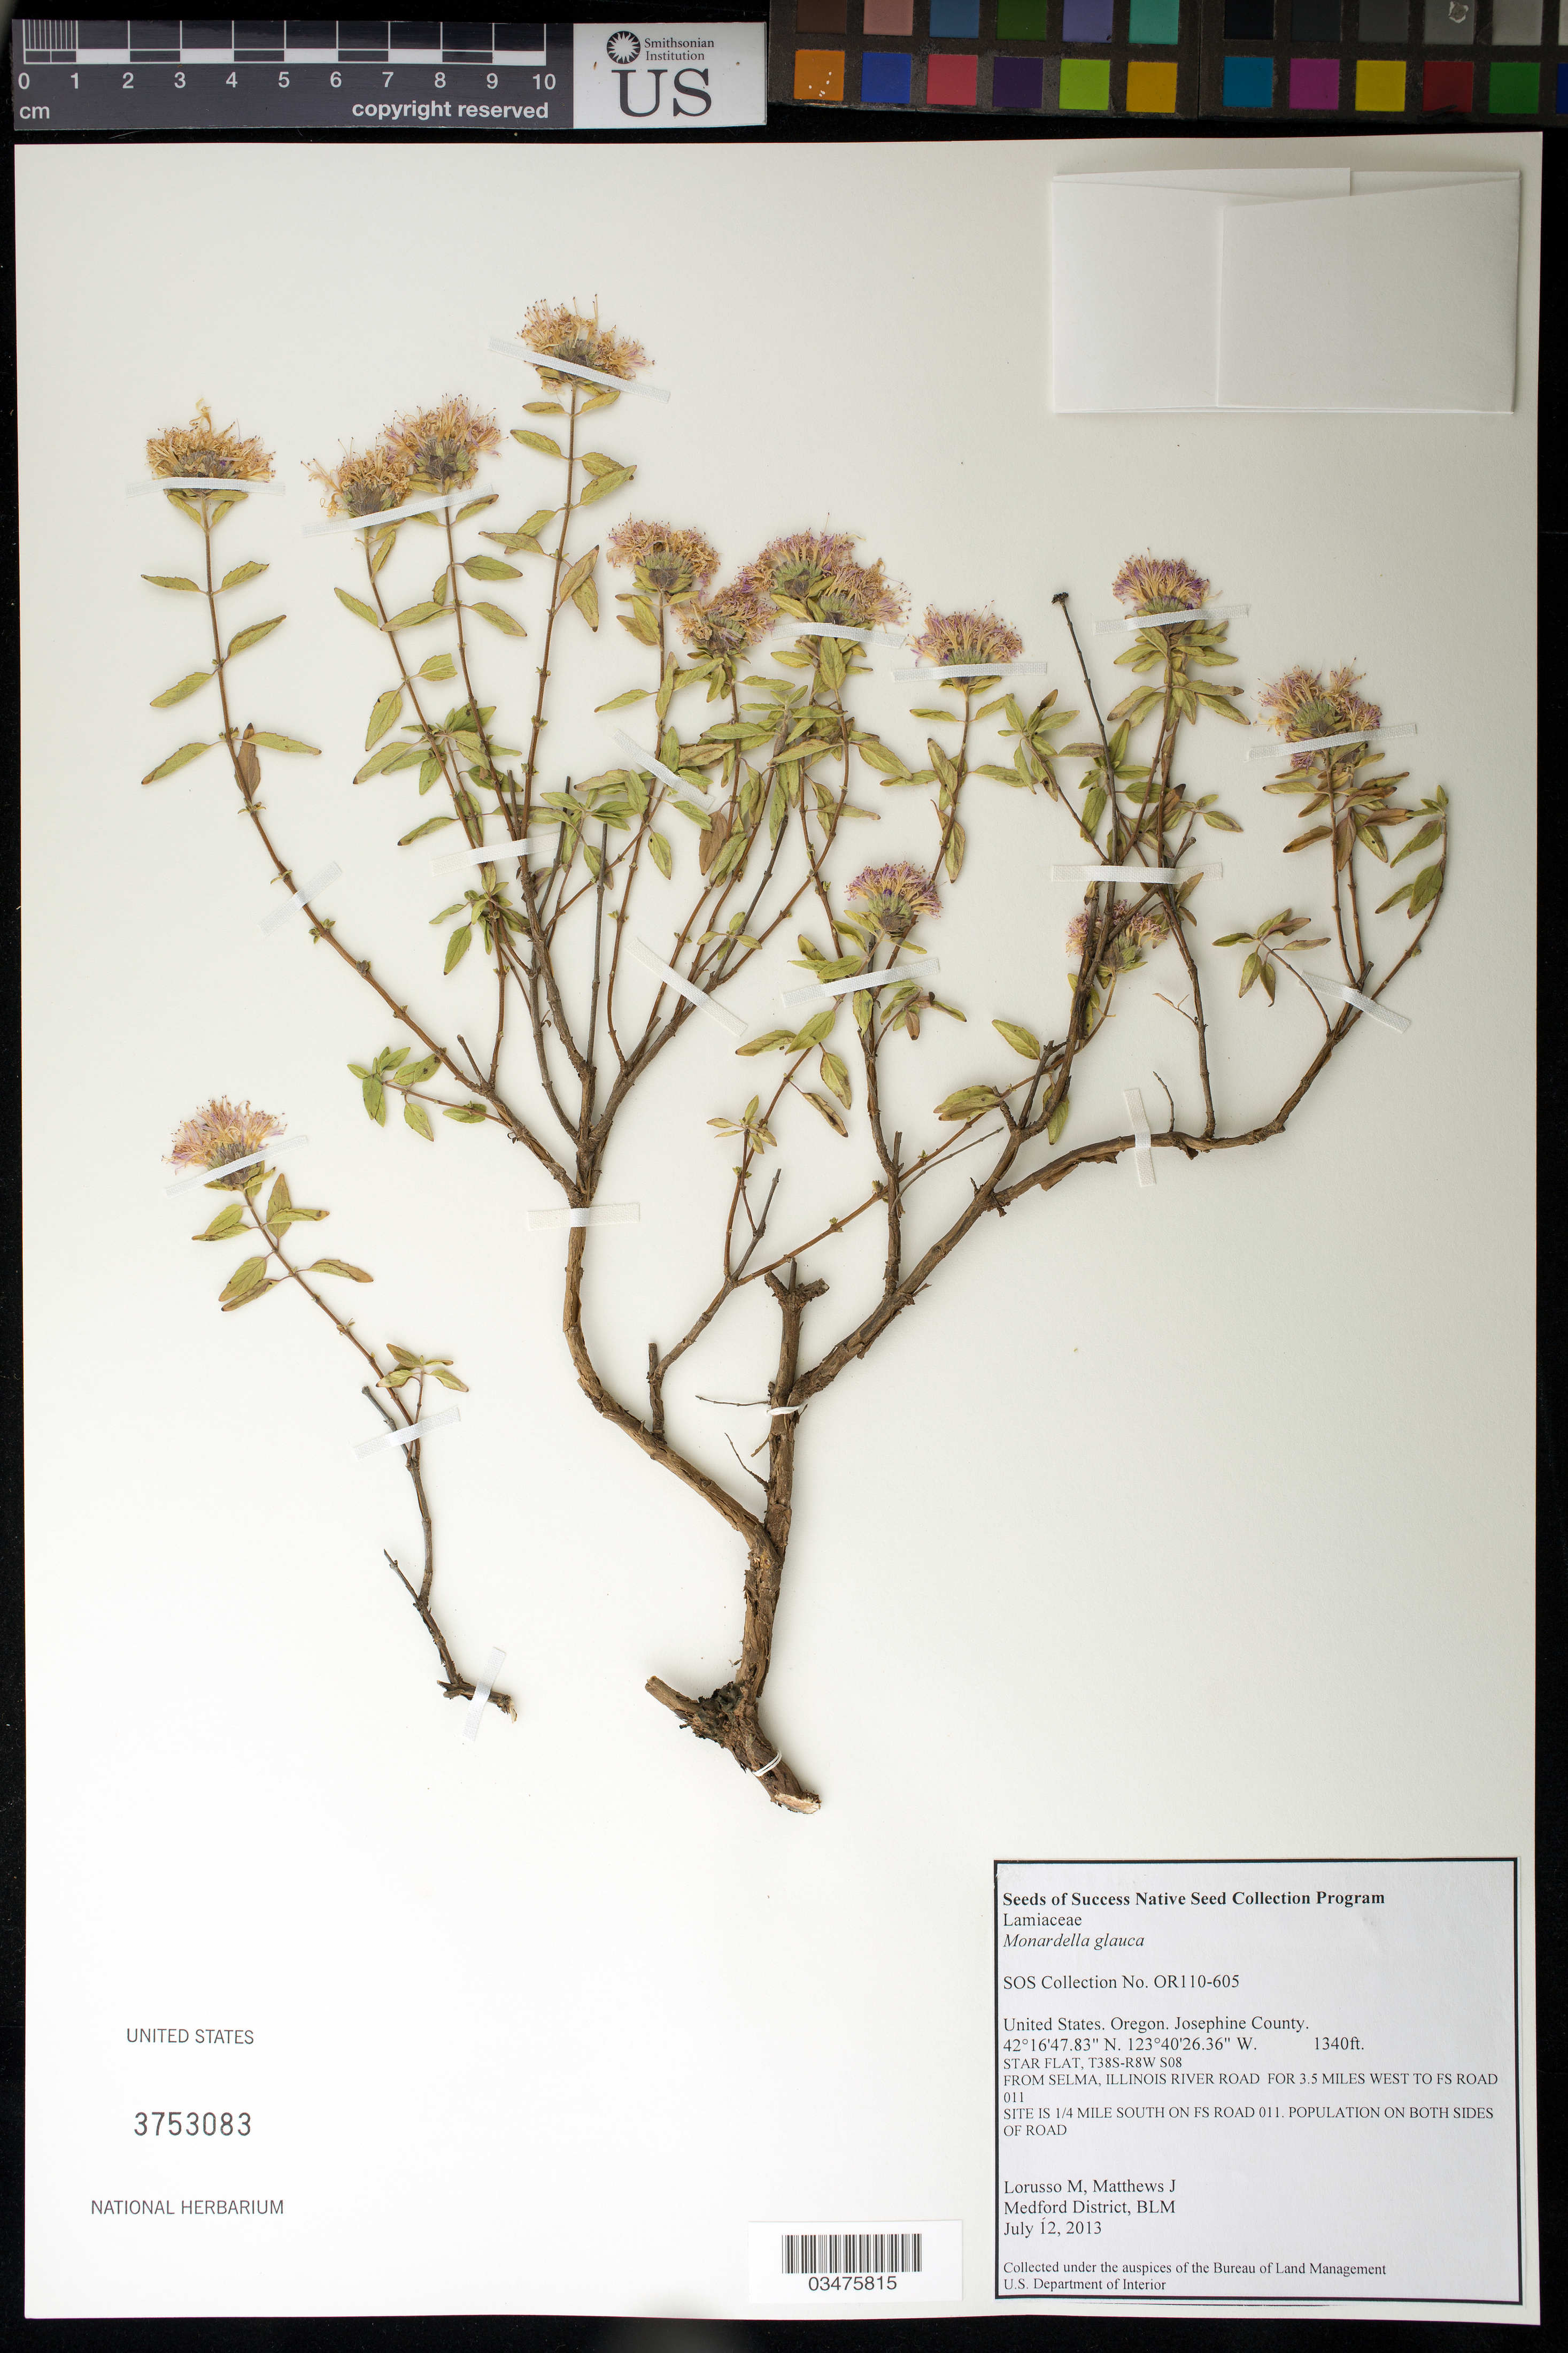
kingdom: Plantae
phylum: Tracheophyta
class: Magnoliopsida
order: Lamiales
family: Lamiaceae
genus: Monardella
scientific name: Monardella glauca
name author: Greene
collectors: M. Lorusso & J. Matthews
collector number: OR110-605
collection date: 2013-07-12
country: United States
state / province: Oregon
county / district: Josephine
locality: Star Flat, 1/4 mi. S on FS Road 011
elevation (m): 408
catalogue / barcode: US 3753083